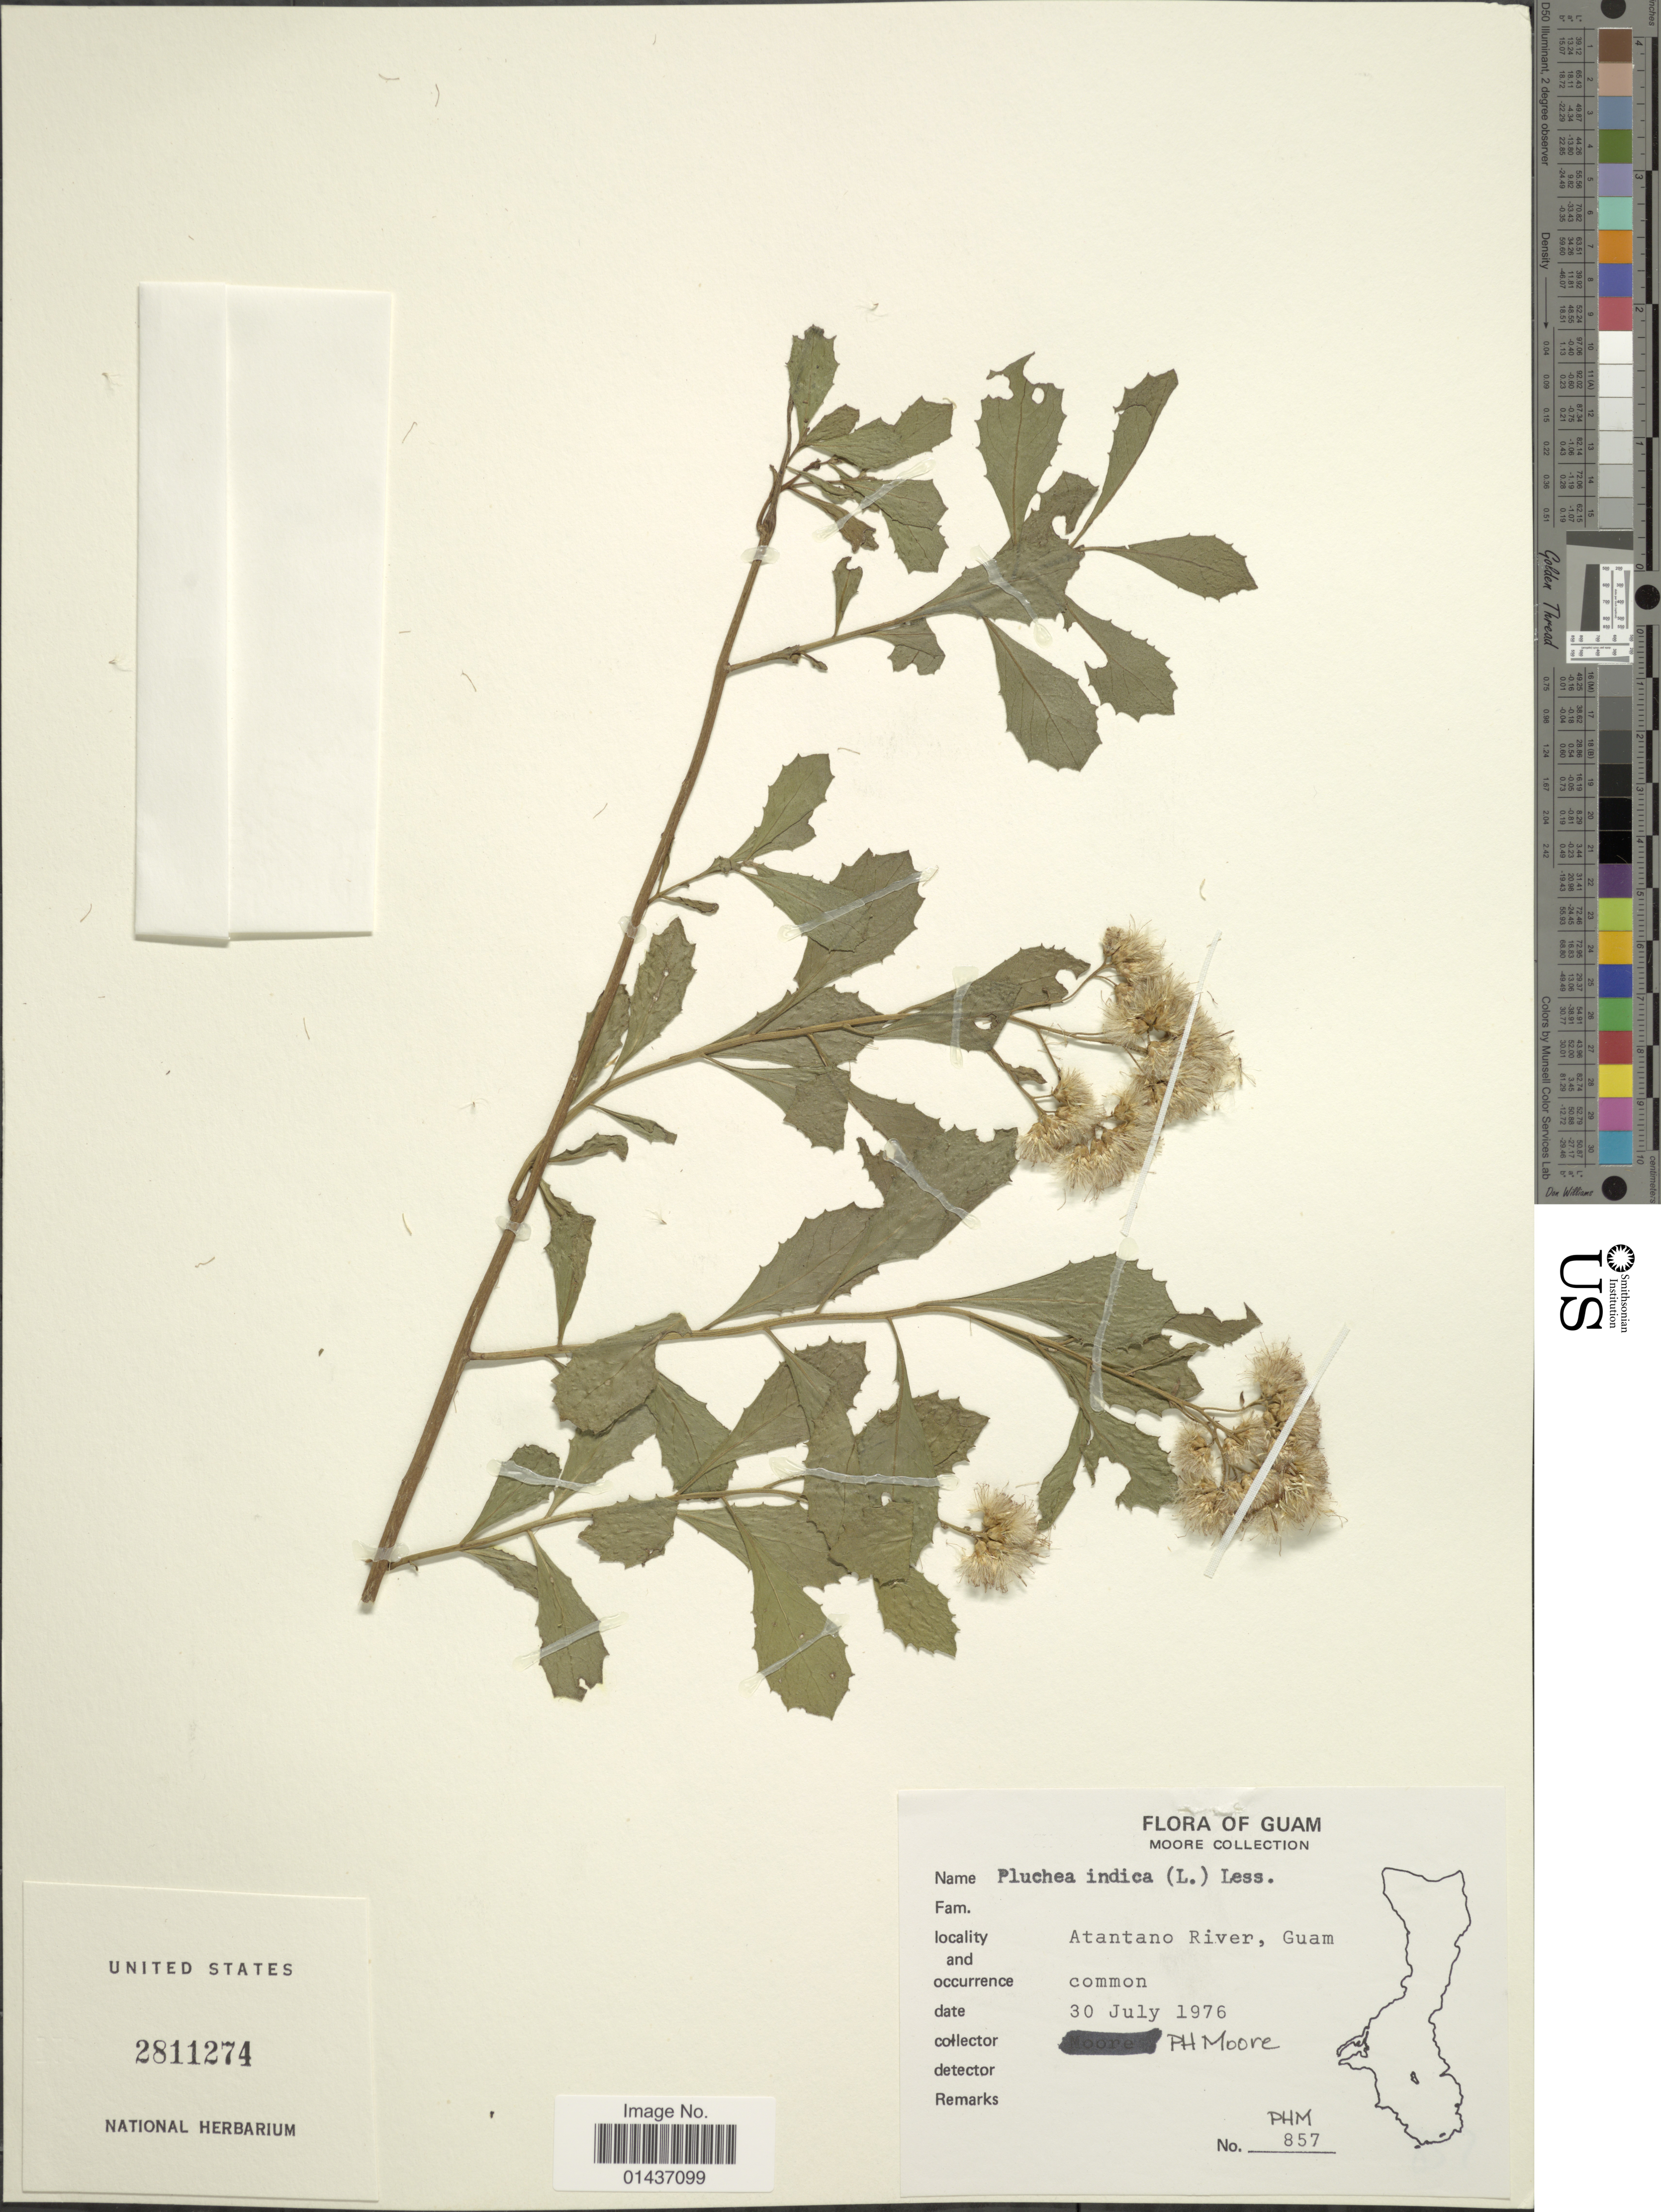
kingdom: Plantae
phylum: Tracheophyta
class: Magnoliopsida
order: Asterales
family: Asteraceae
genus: Pluchea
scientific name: Pluchea indica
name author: (L.) Less.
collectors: P. H. Moore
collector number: PHM 857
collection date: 1976-07-30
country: Guam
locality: Atantano River, Guam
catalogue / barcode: US 2811274